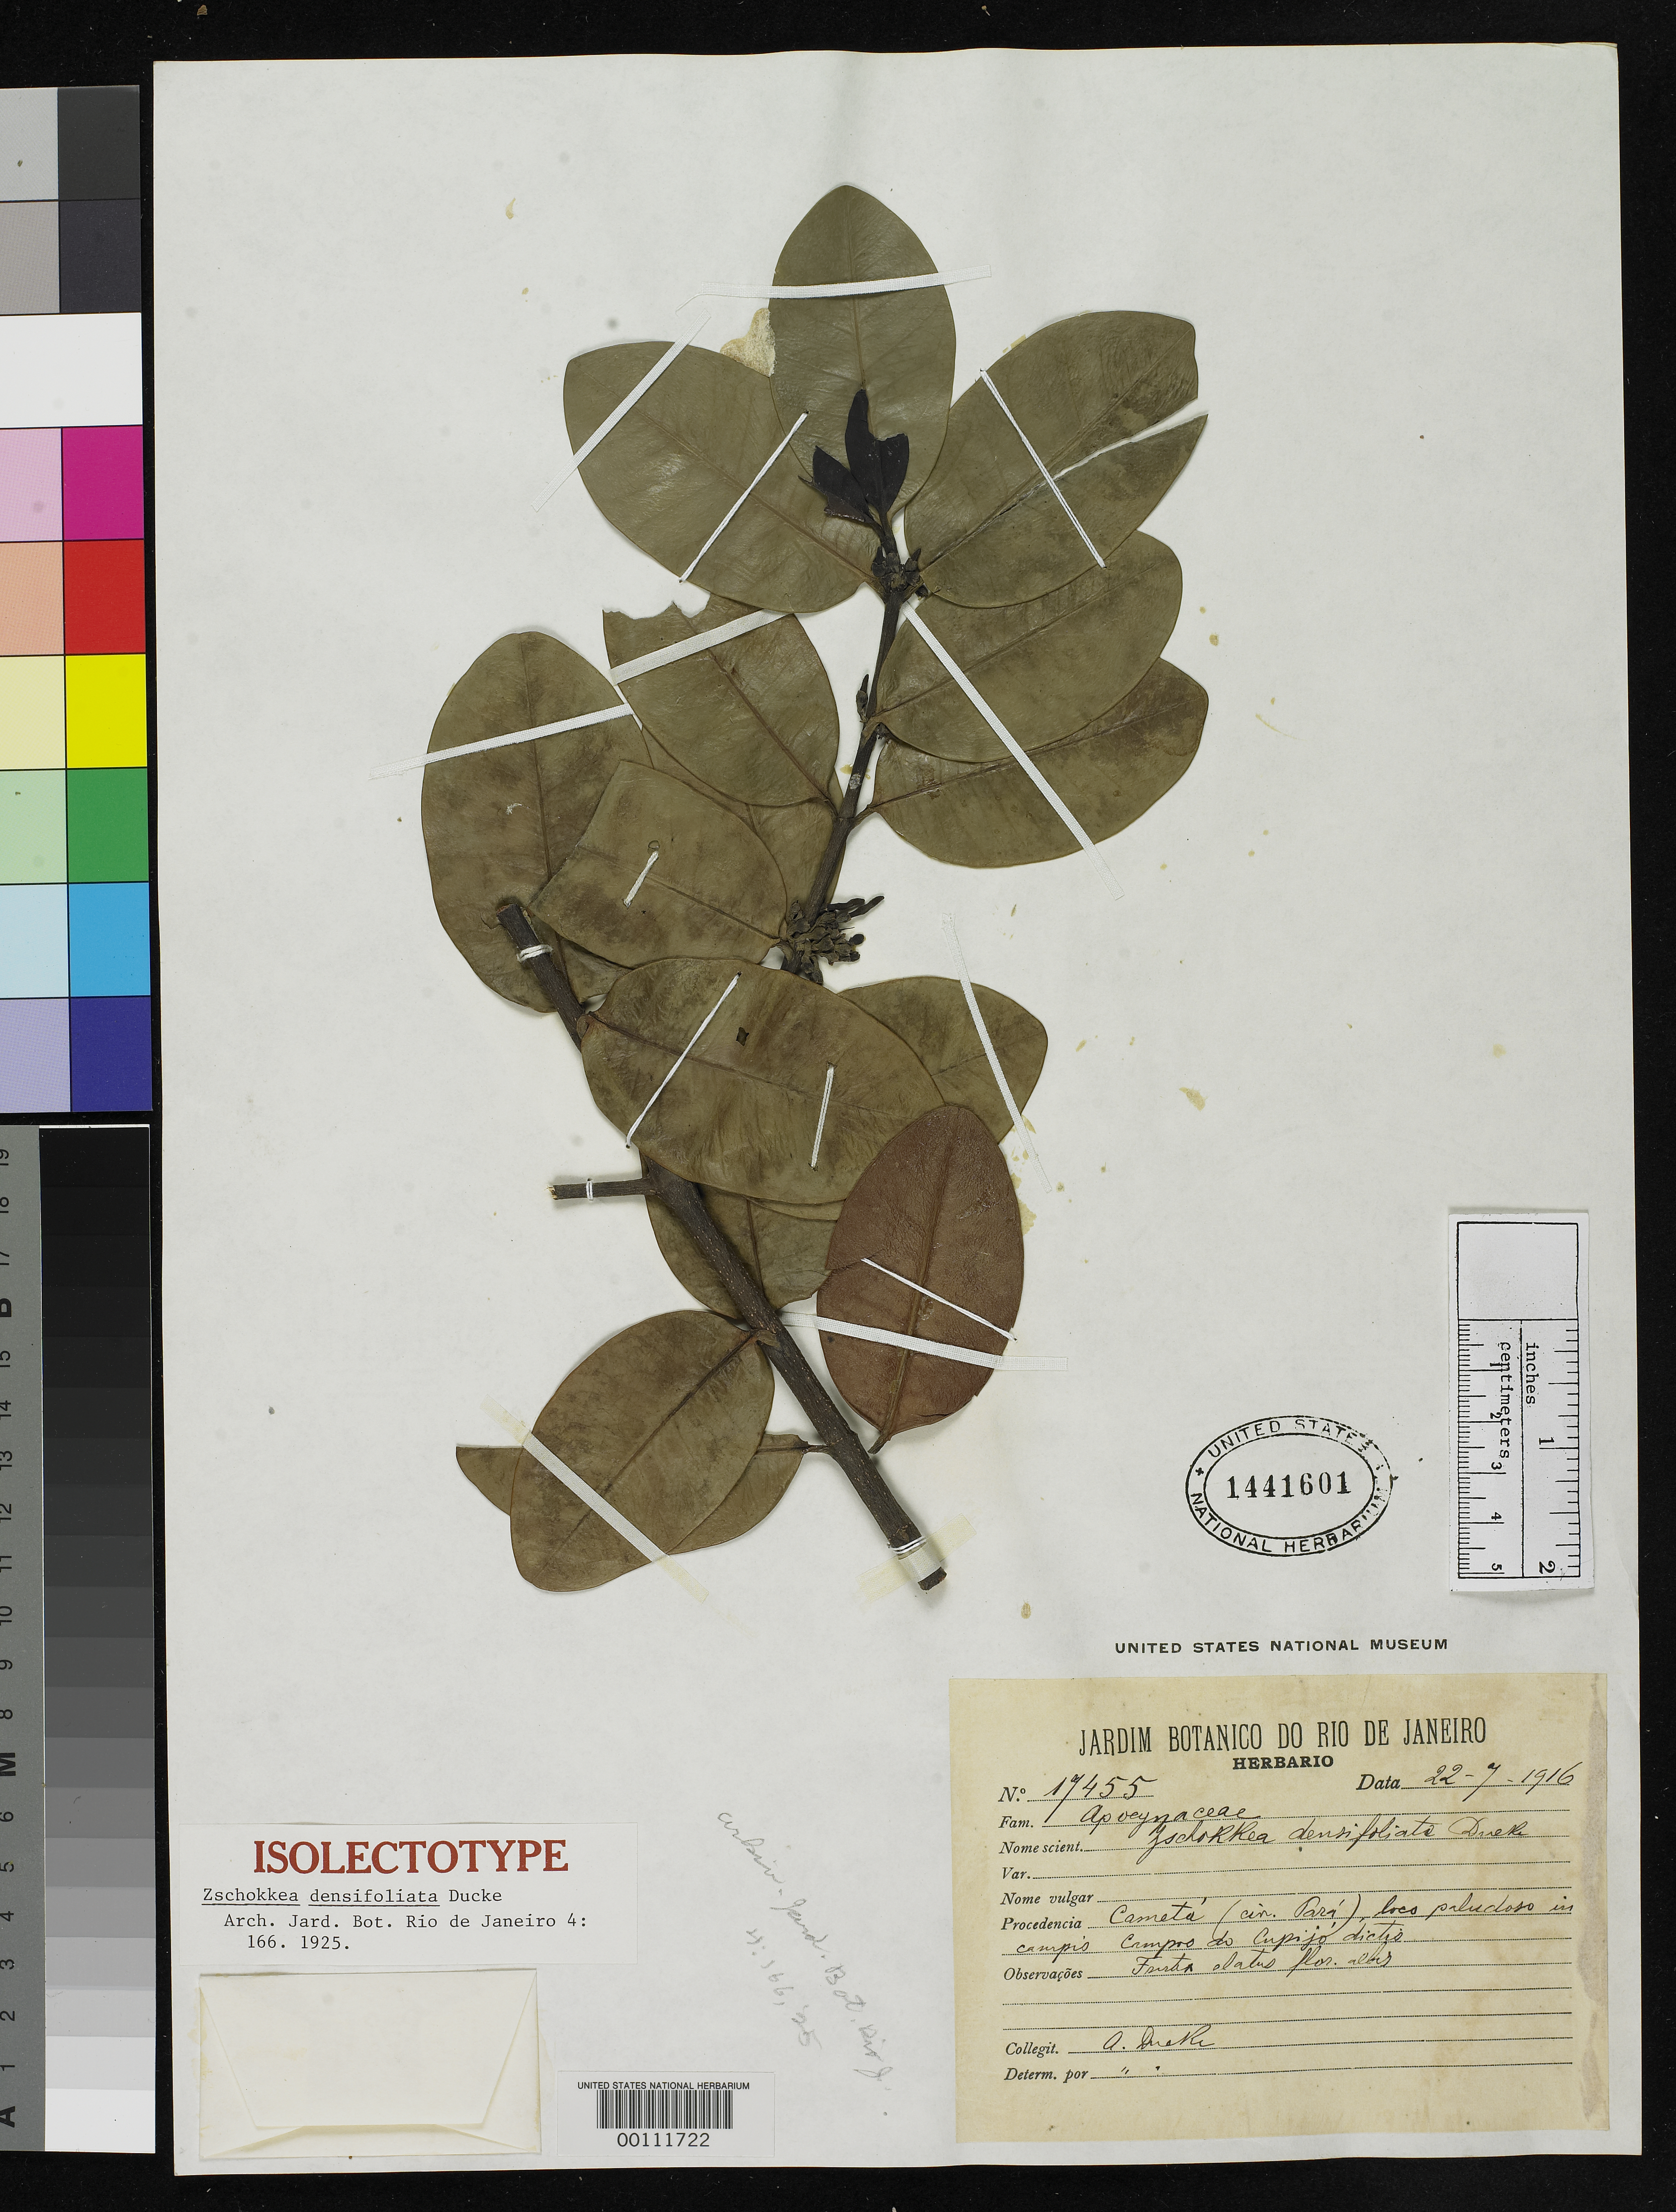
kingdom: Plantae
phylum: Tracheophyta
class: Magnoliopsida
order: Gentianales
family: Apocynaceae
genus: Zschokkea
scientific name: Zschokkea densifoliata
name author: Ducke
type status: Isolectotype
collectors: A. Ducke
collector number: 17455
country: Brazil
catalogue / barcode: US 1441601